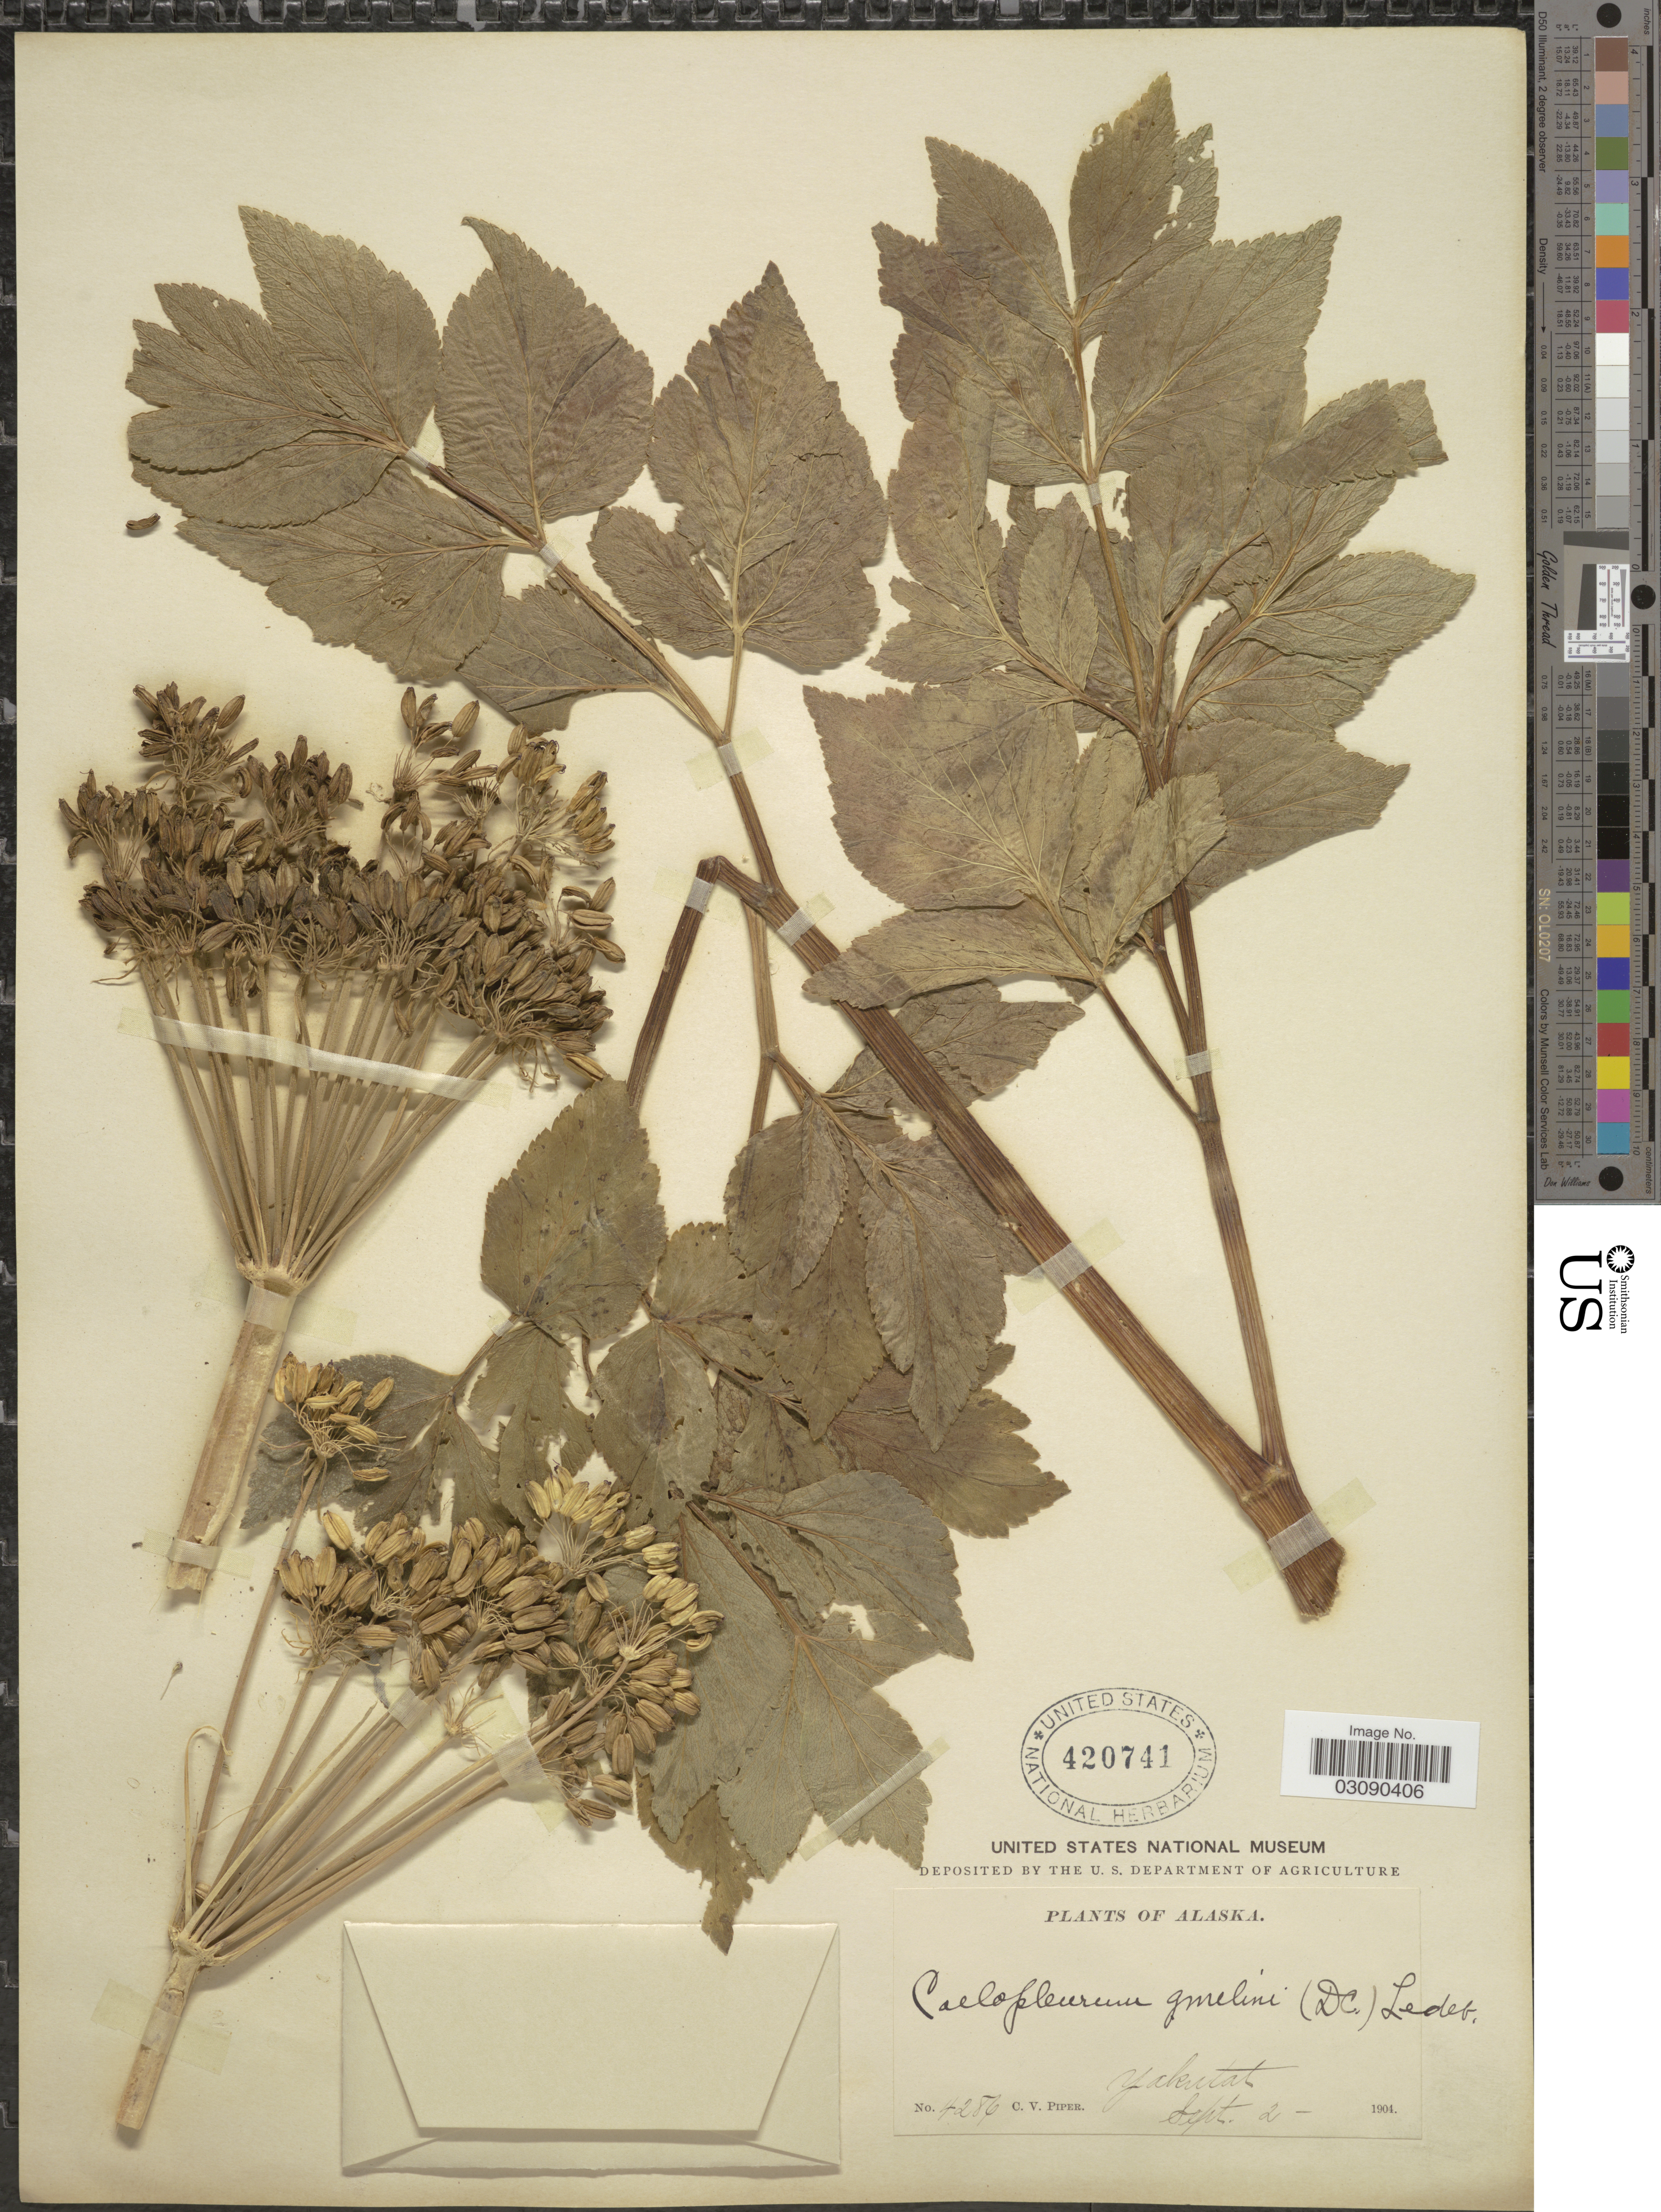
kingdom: Plantae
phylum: Tracheophyta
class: Magnoliopsida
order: Apiales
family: Apiaceae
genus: Angelica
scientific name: Angelica lucida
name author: L.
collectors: C. V. Piper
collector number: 4286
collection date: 1904-09-02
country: United States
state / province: Alaska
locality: Yakutat.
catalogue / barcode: US 420741